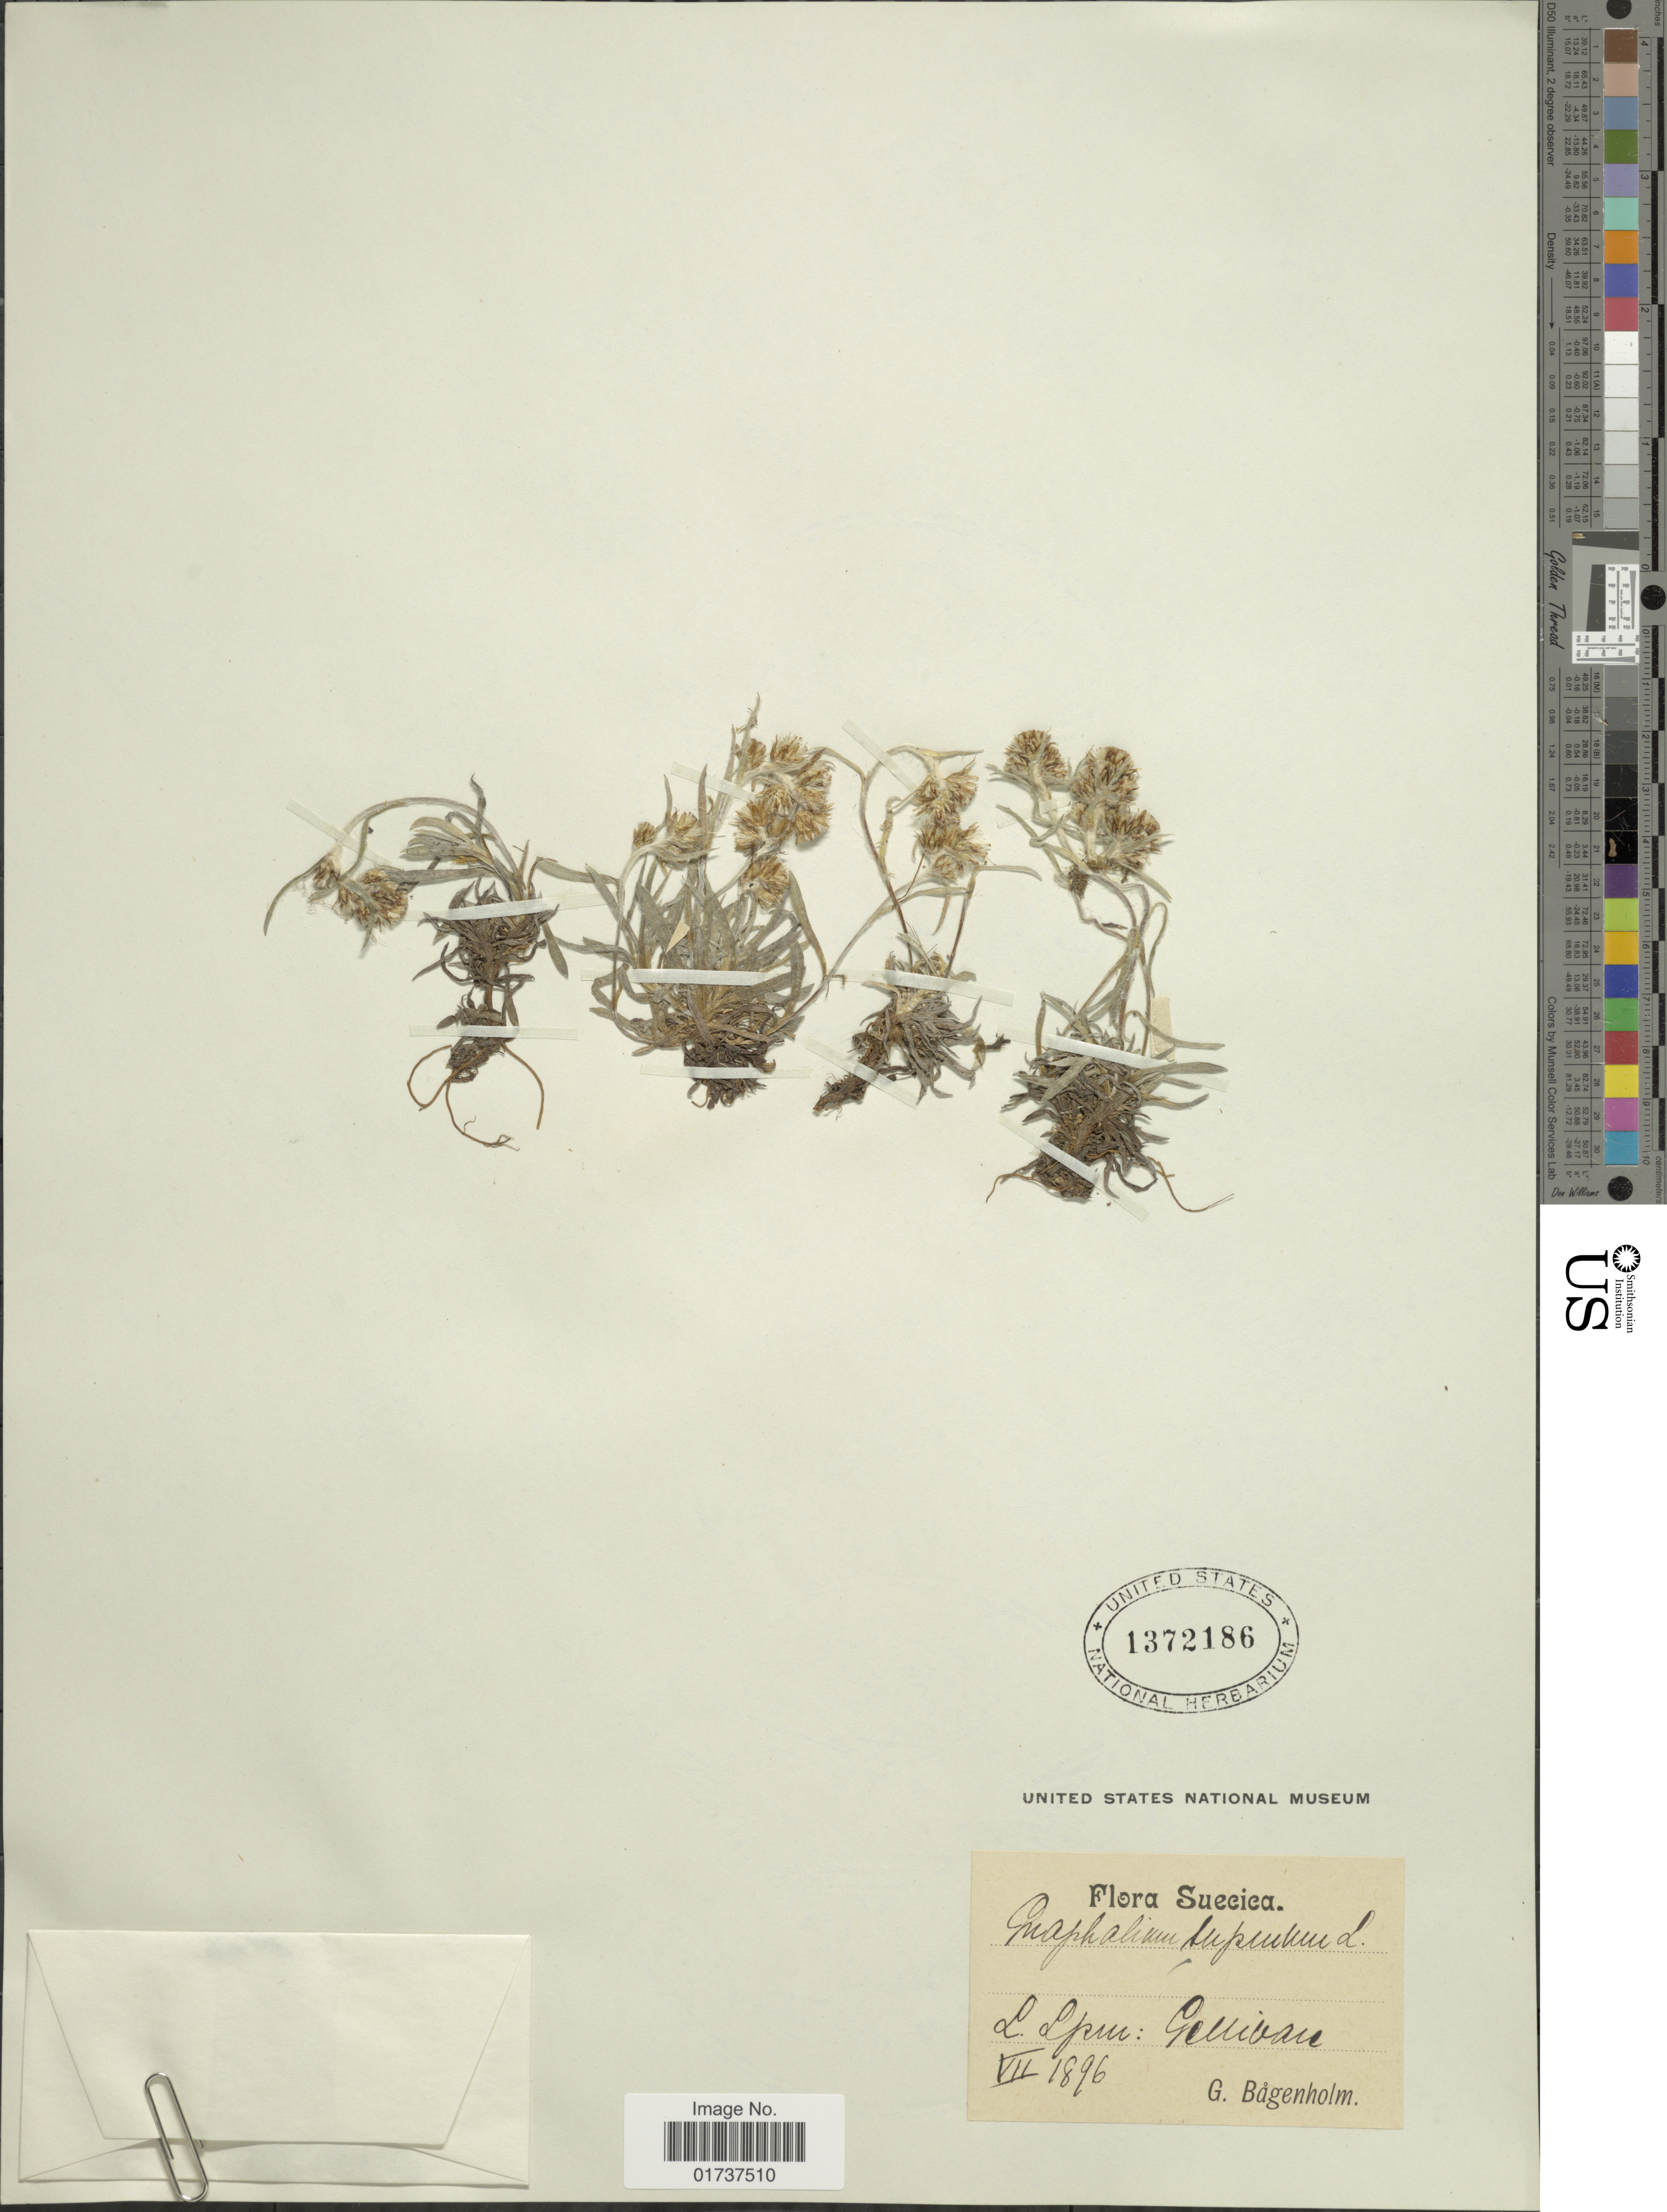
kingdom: Plantae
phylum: Tracheophyta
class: Magnoliopsida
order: Asterales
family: Asteraceae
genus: Gnaphalium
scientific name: Gnaphalium supinum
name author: L.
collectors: G. Bagenholm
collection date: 1896-07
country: Sweden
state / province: Norrbotten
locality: Gällivare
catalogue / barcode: US 1372186